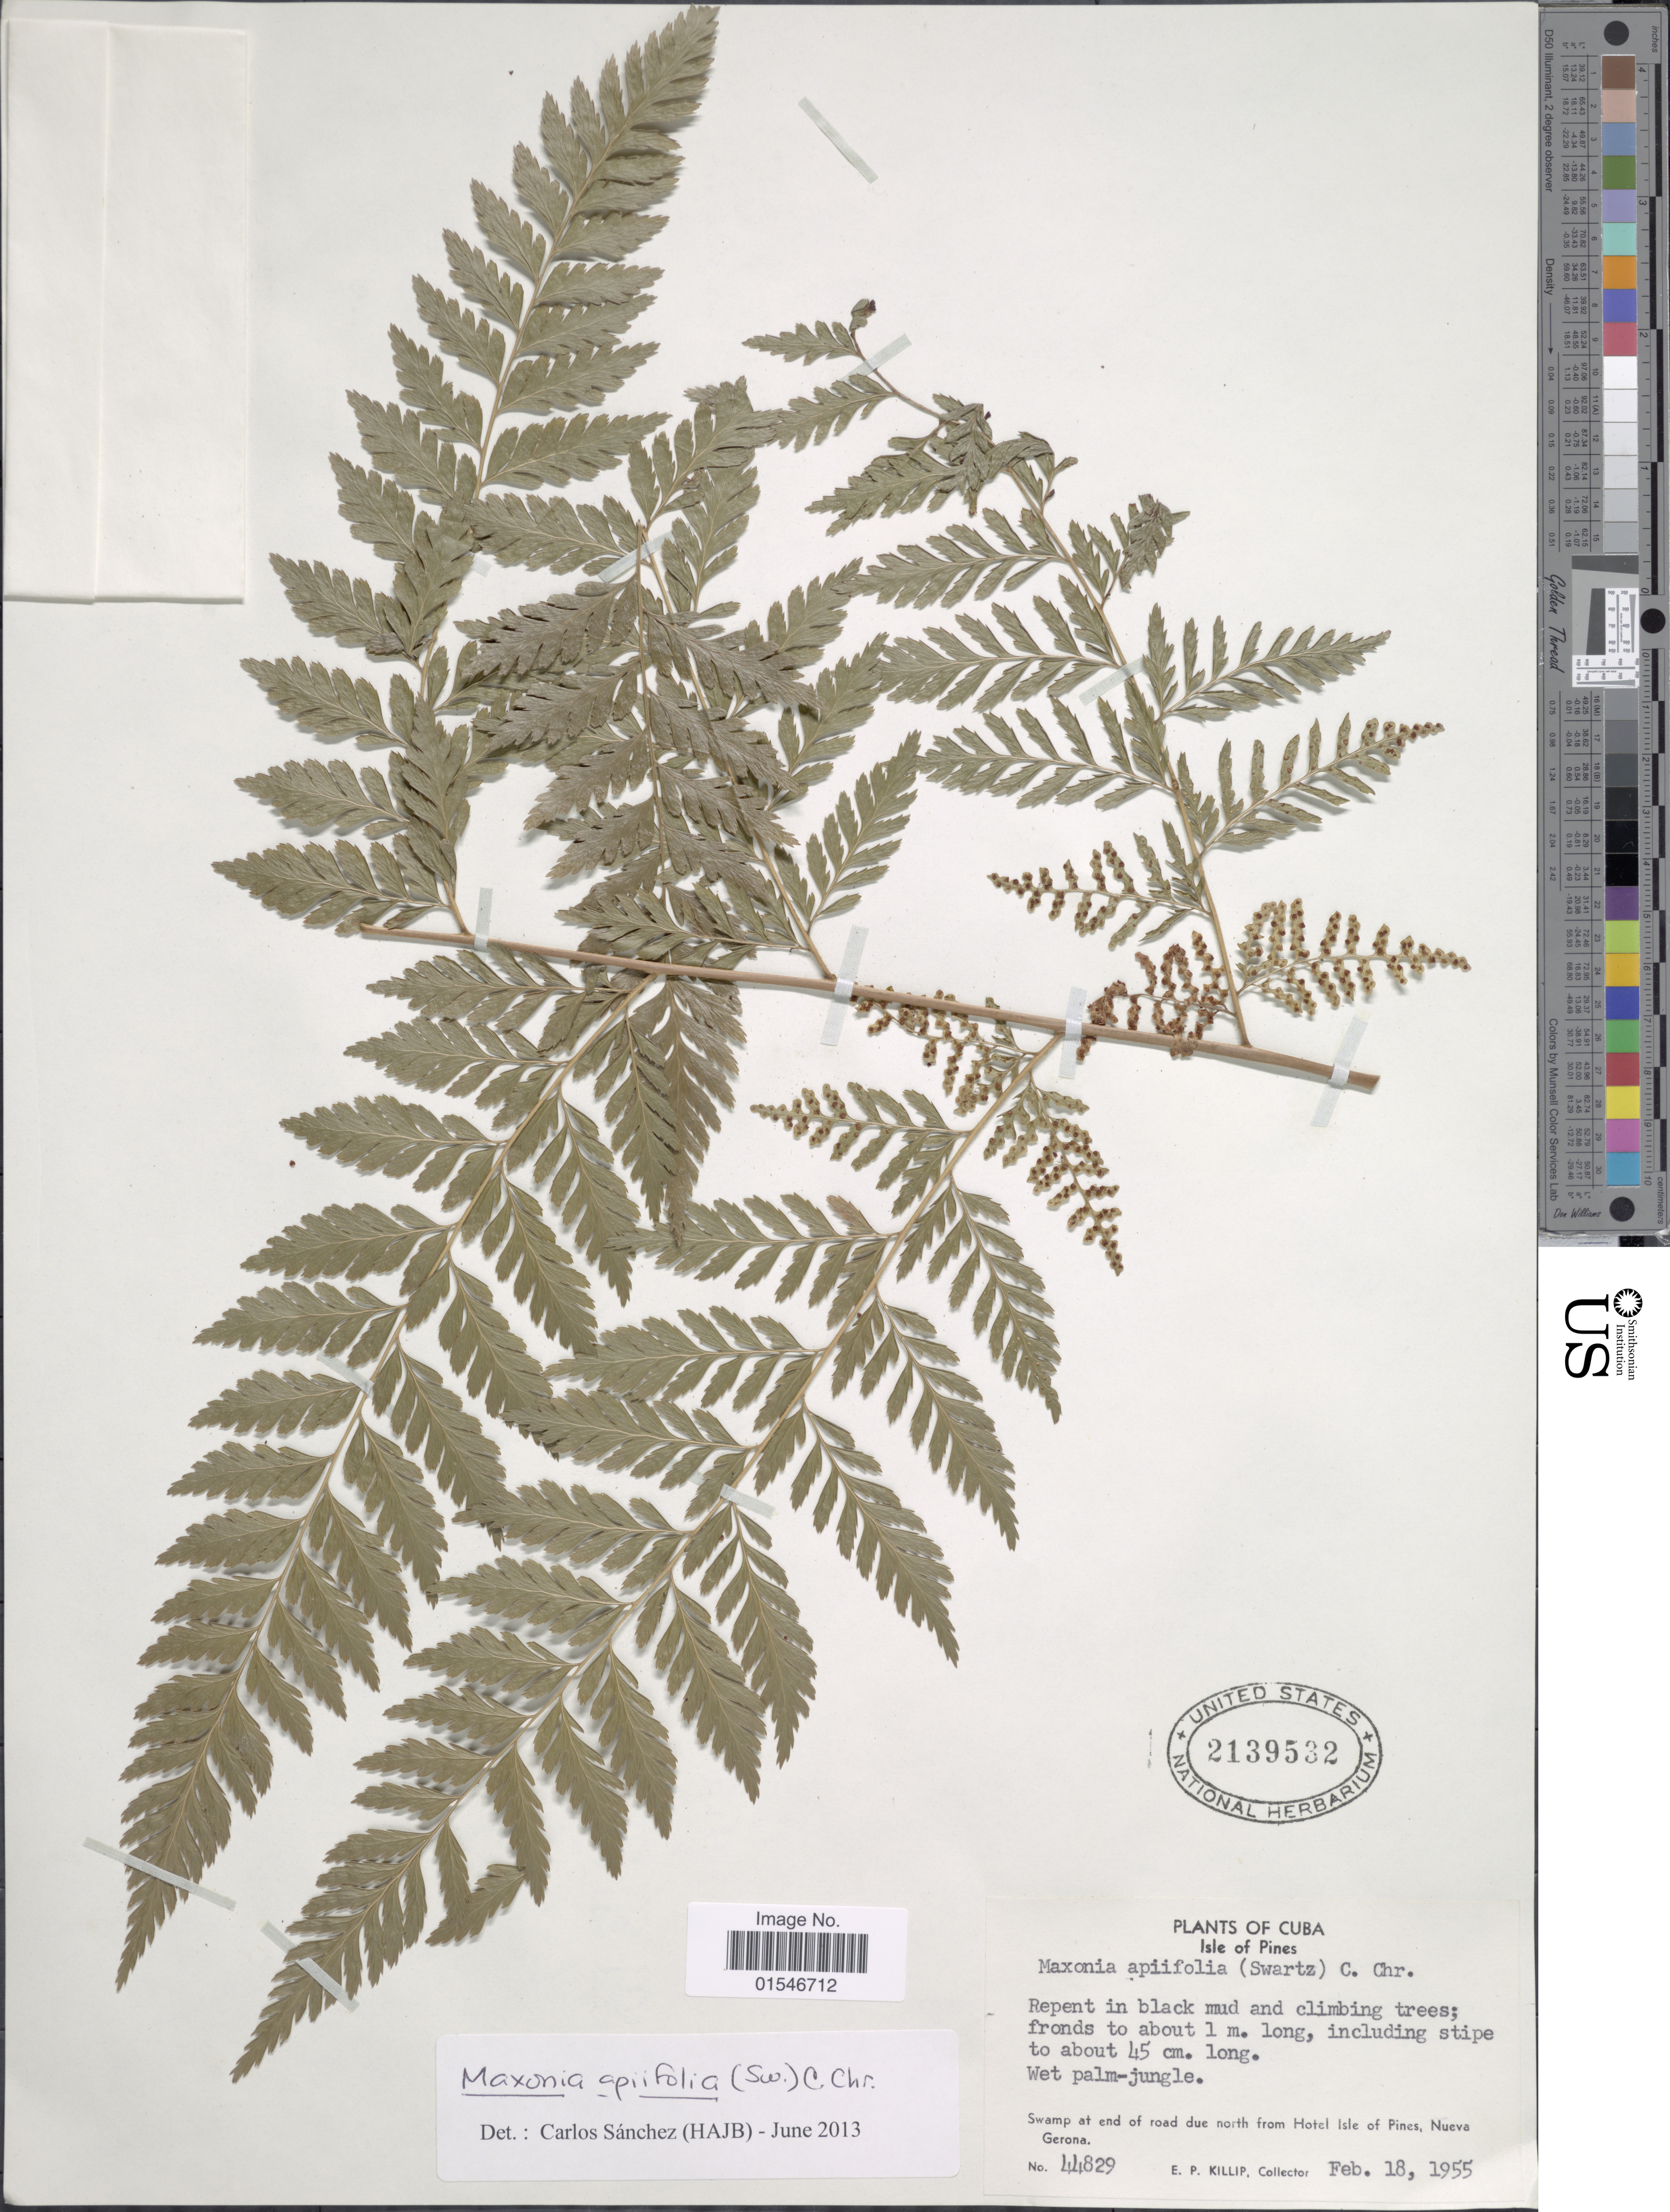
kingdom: Plantae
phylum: Tracheophyta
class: Polypodiopsida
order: Polypodiales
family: Dryopteridaceae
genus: Maxonia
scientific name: Maxonia apiifolia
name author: (Sw.) C. Chr.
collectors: E. P. Killip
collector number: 44829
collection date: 1955-02-18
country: Cuba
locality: Isle of Pines. Swamp at end of road due north from Hotel Isle of Pines, Nueva Gerona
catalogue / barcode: US 2139532